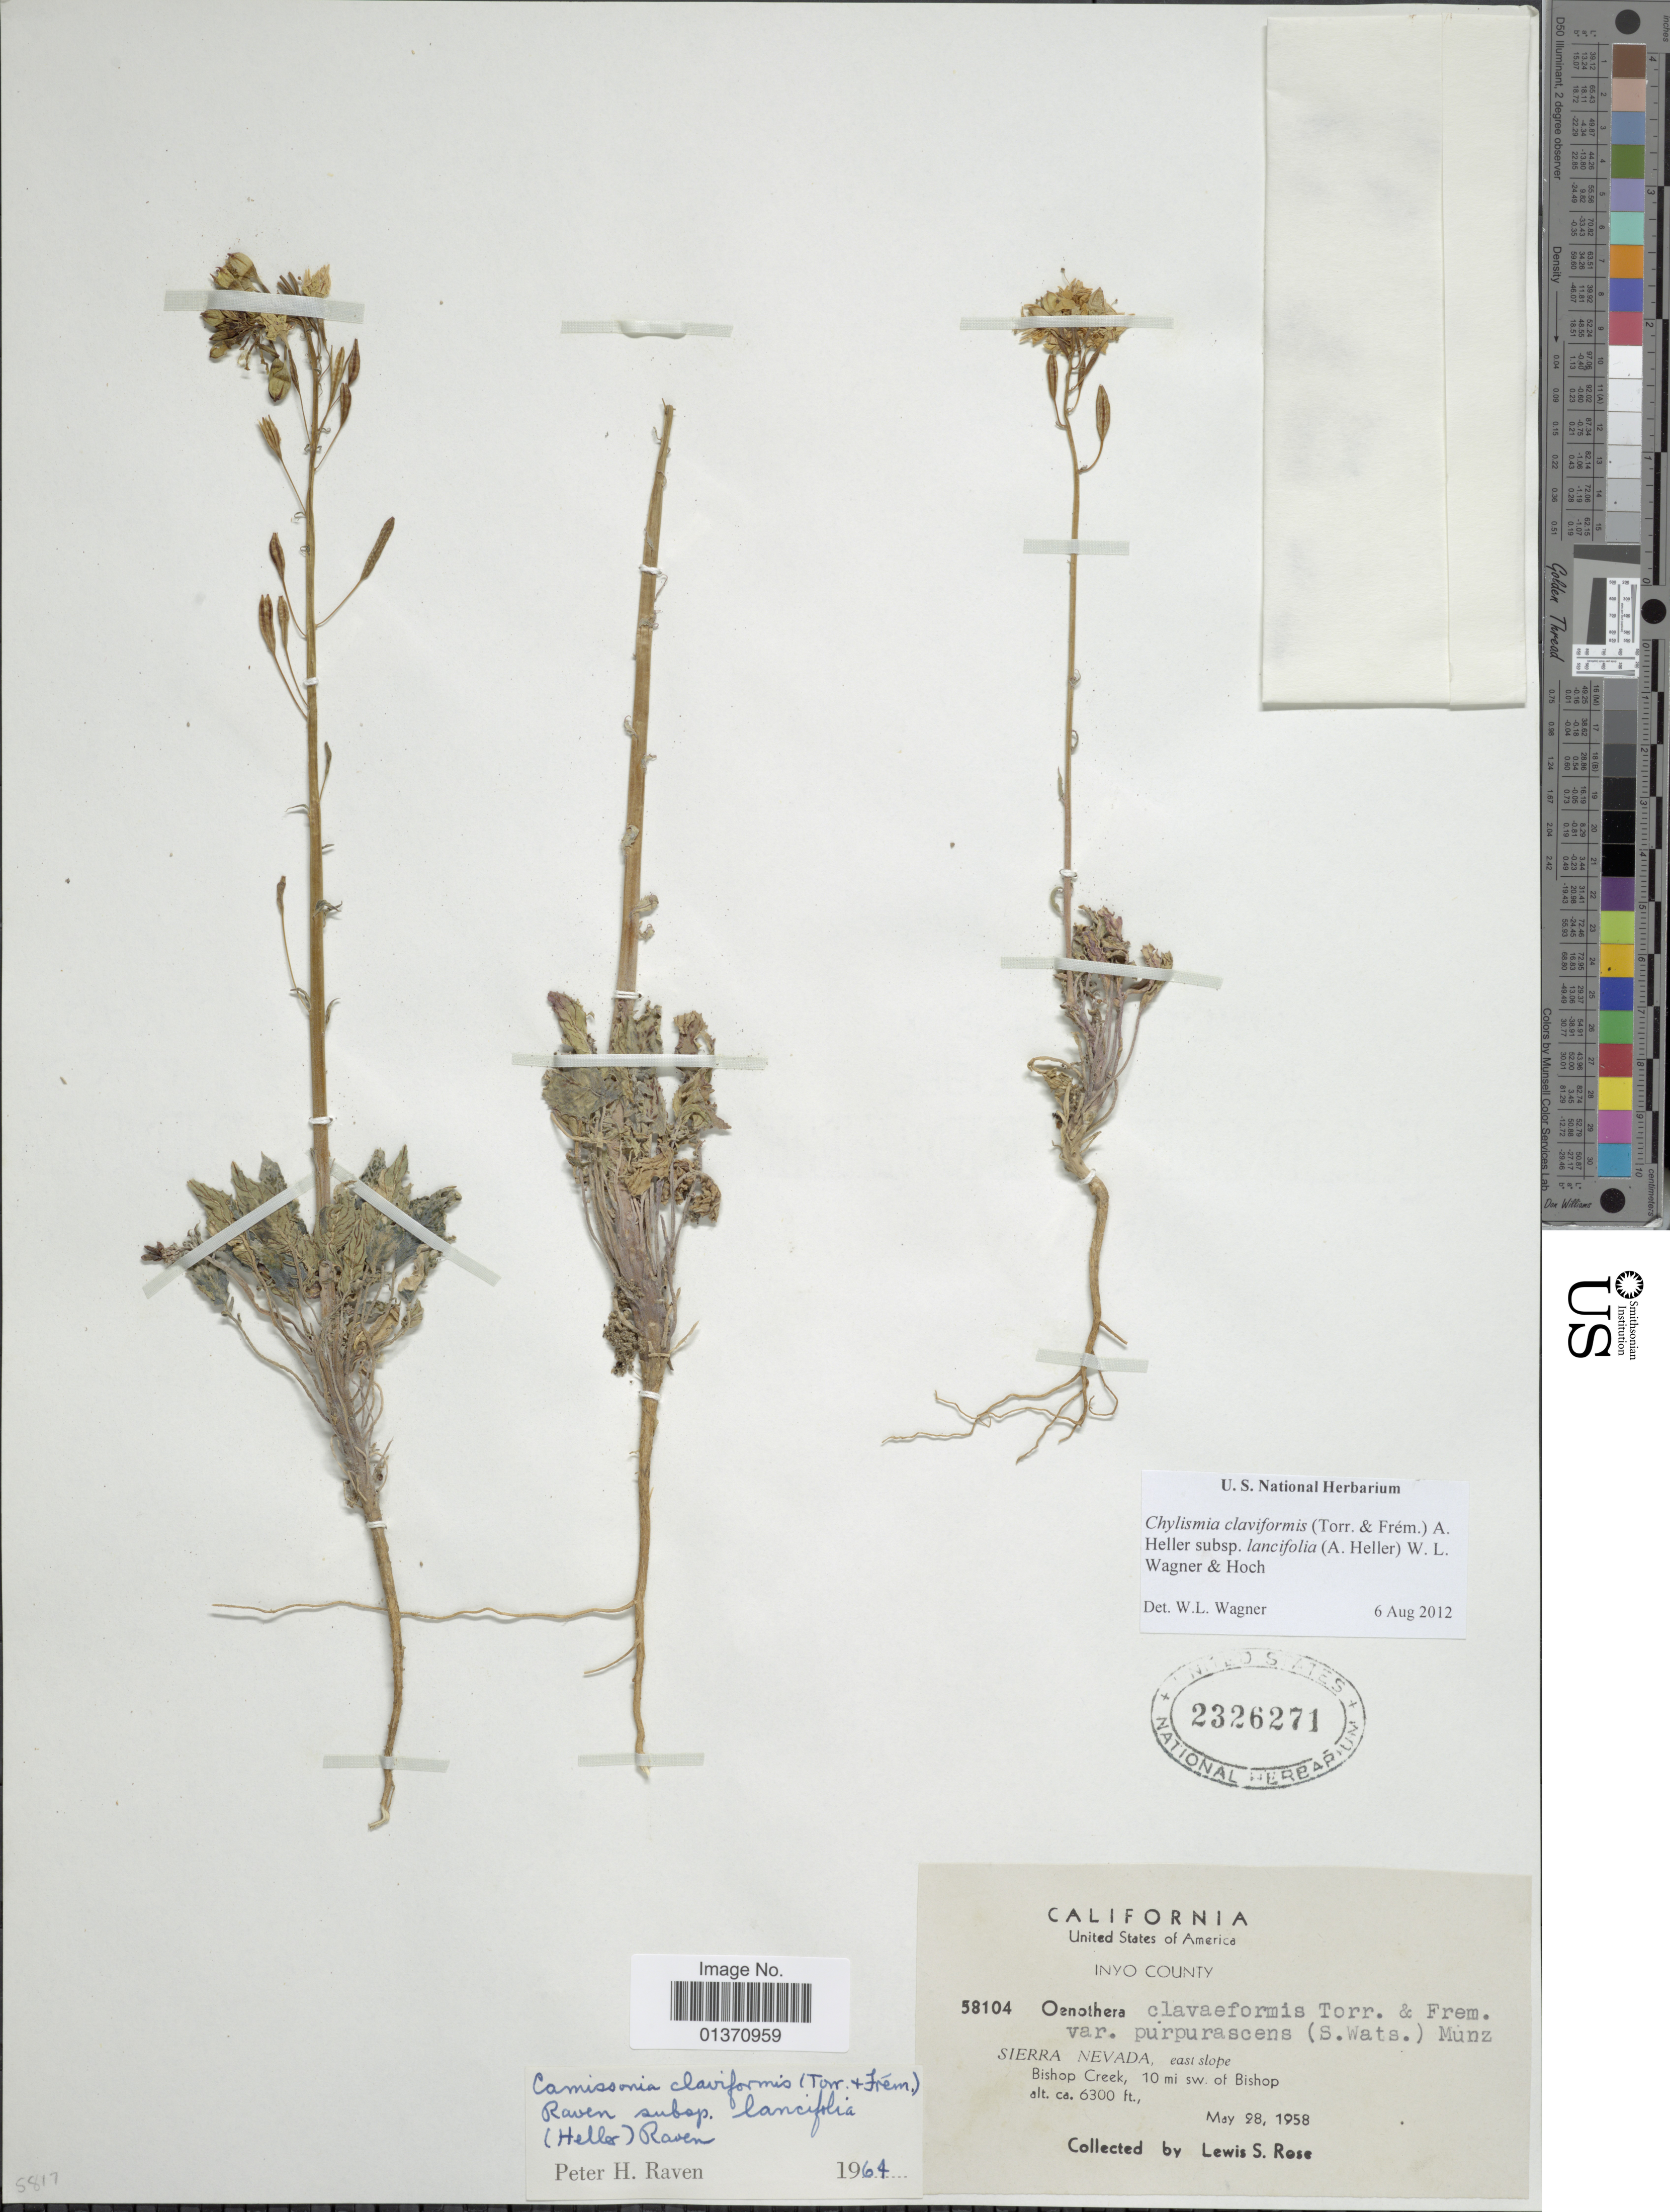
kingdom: Plantae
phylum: Tracheophyta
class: Magnoliopsida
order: Myrtales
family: Onagraceae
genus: Chylismia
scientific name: Chylismia claviformis subsp. lancifolia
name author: (A. Heller) W.L. Wagner & Hoch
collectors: L. S. Rose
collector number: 58104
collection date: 1958-05-28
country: United States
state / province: California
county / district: Inyo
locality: Inyo County. Sierra Nevada, east slope, Bishop Creek, 10 mi sw. of Bishop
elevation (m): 1920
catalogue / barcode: US 2326271